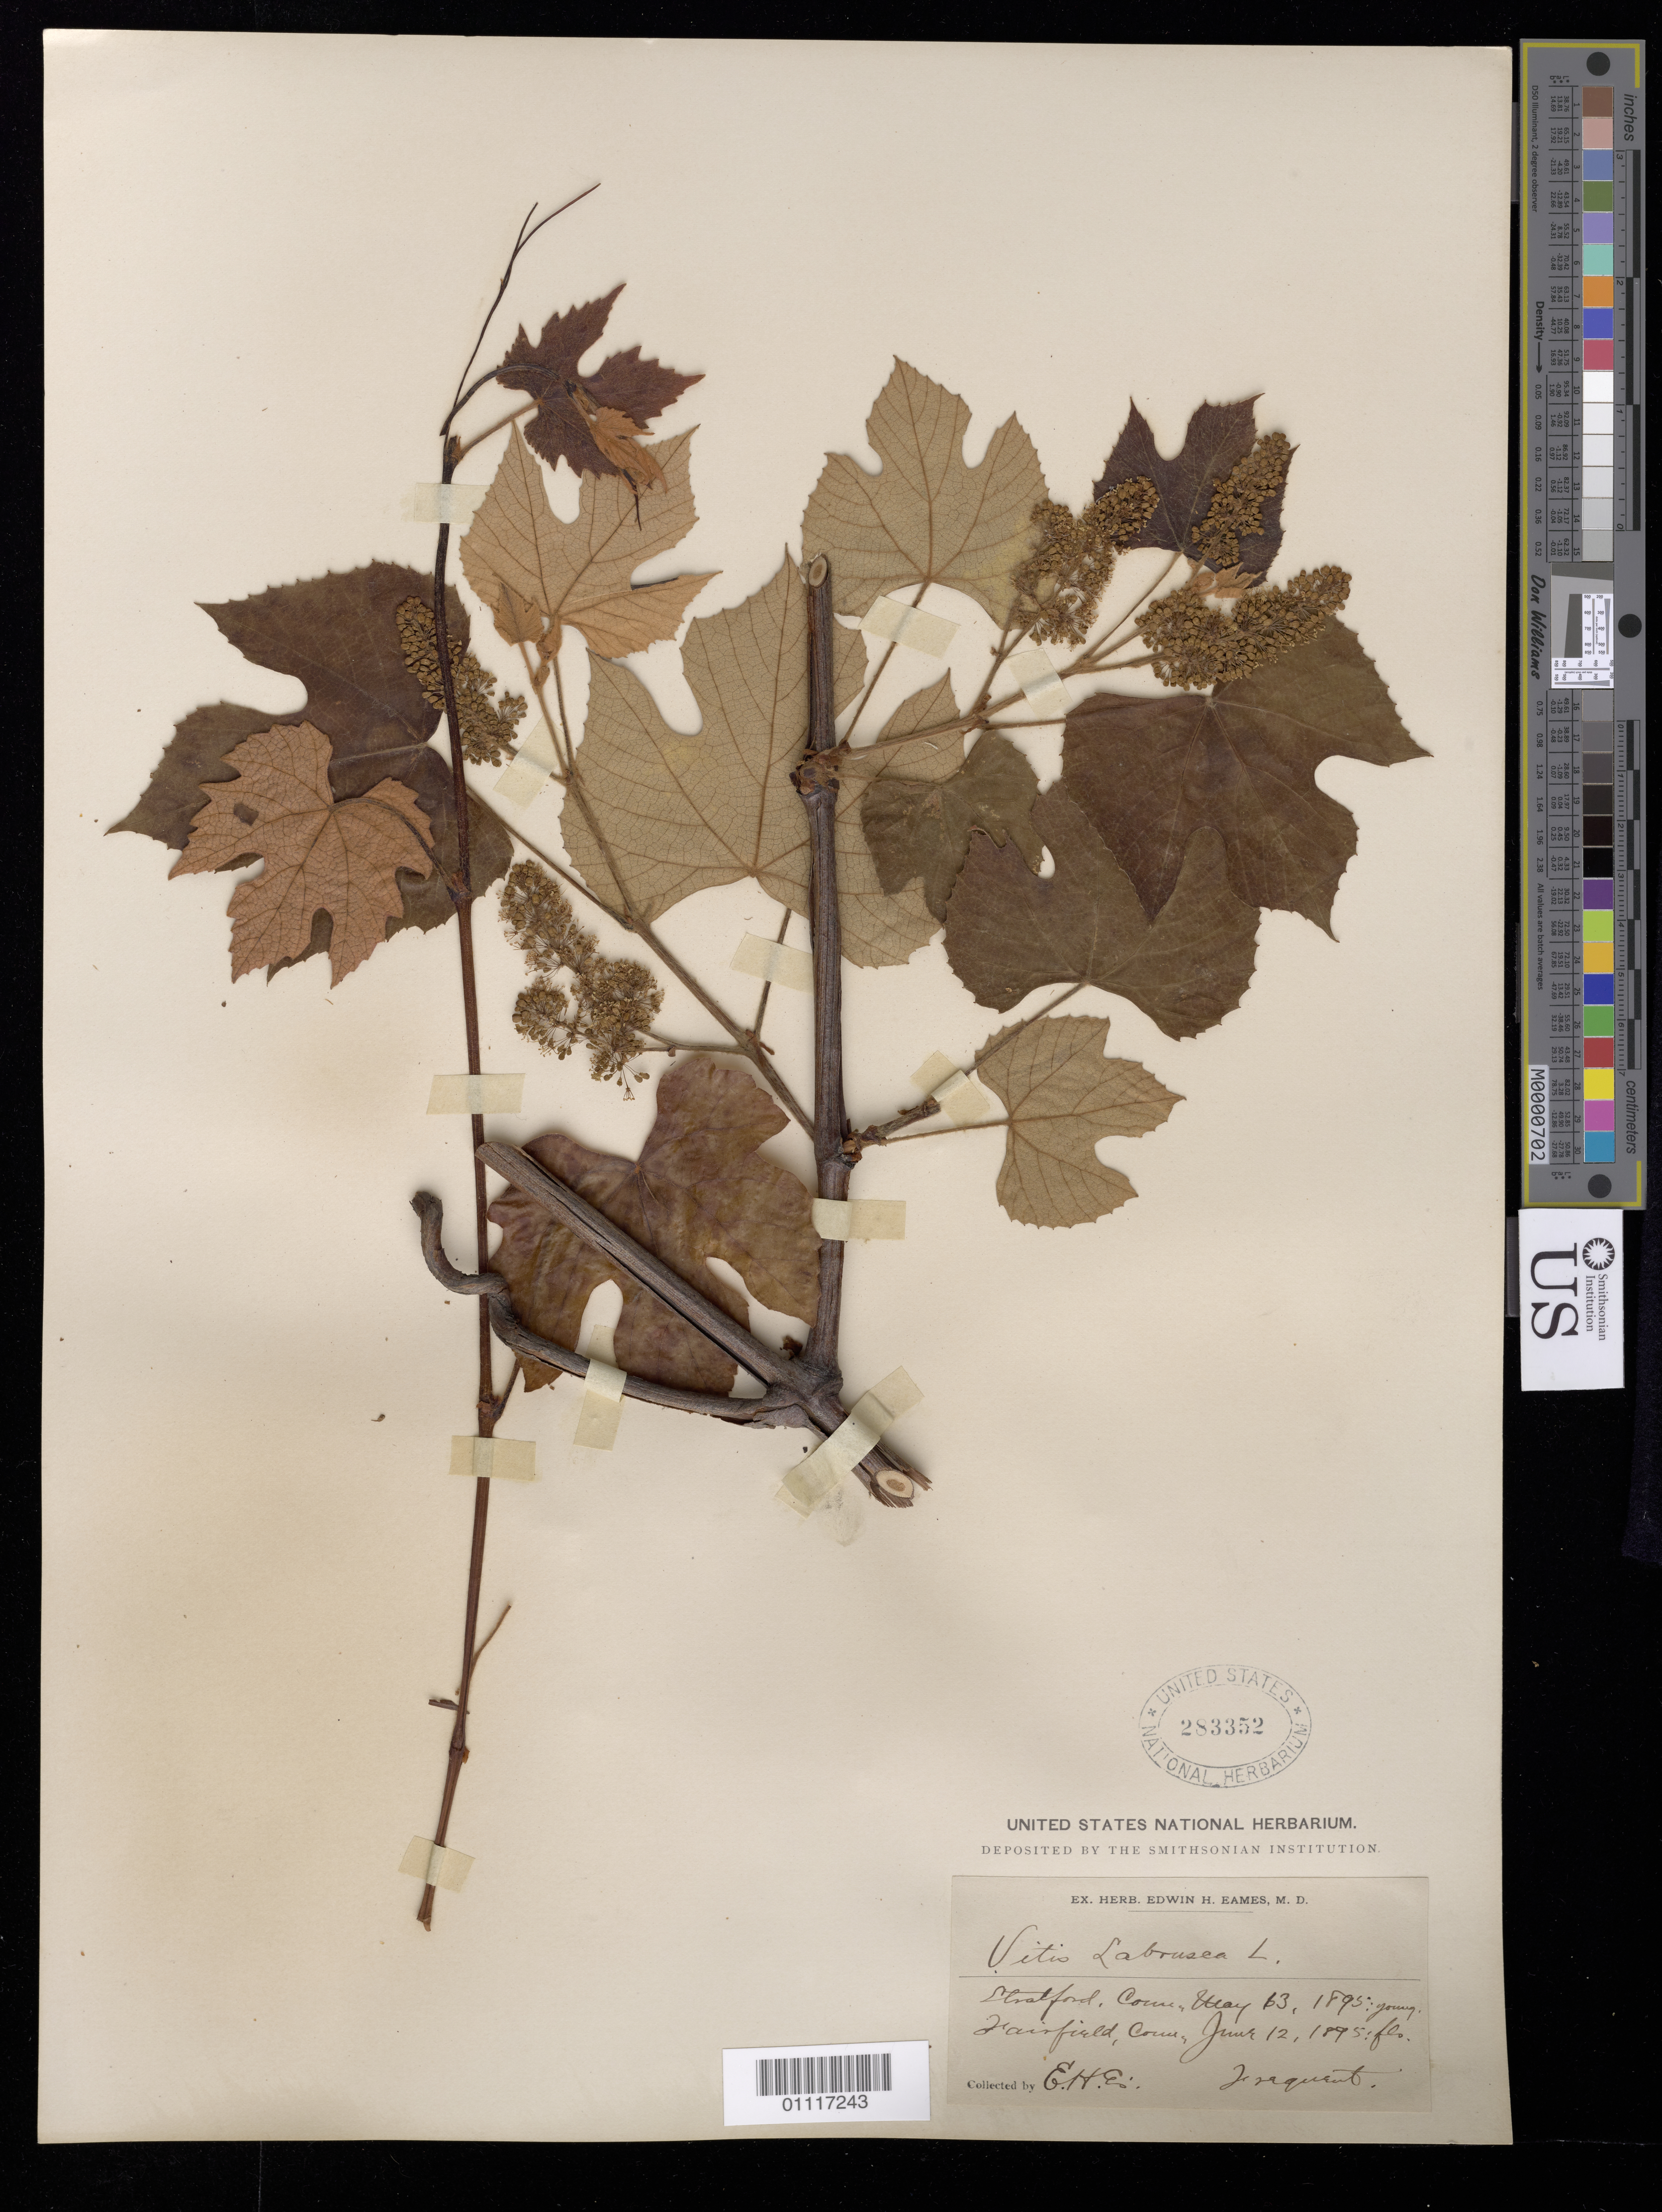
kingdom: Plantae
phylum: Tracheophyta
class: Magnoliopsida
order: Vitales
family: Vitaceae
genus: Vitis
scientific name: Vitis labrusca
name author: L.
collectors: E. H. Eames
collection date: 1895-05-13,1895-06-12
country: United States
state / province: Connecticut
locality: Stractford Coun. in May, Fairfield Coun. in Jun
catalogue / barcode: US 283352